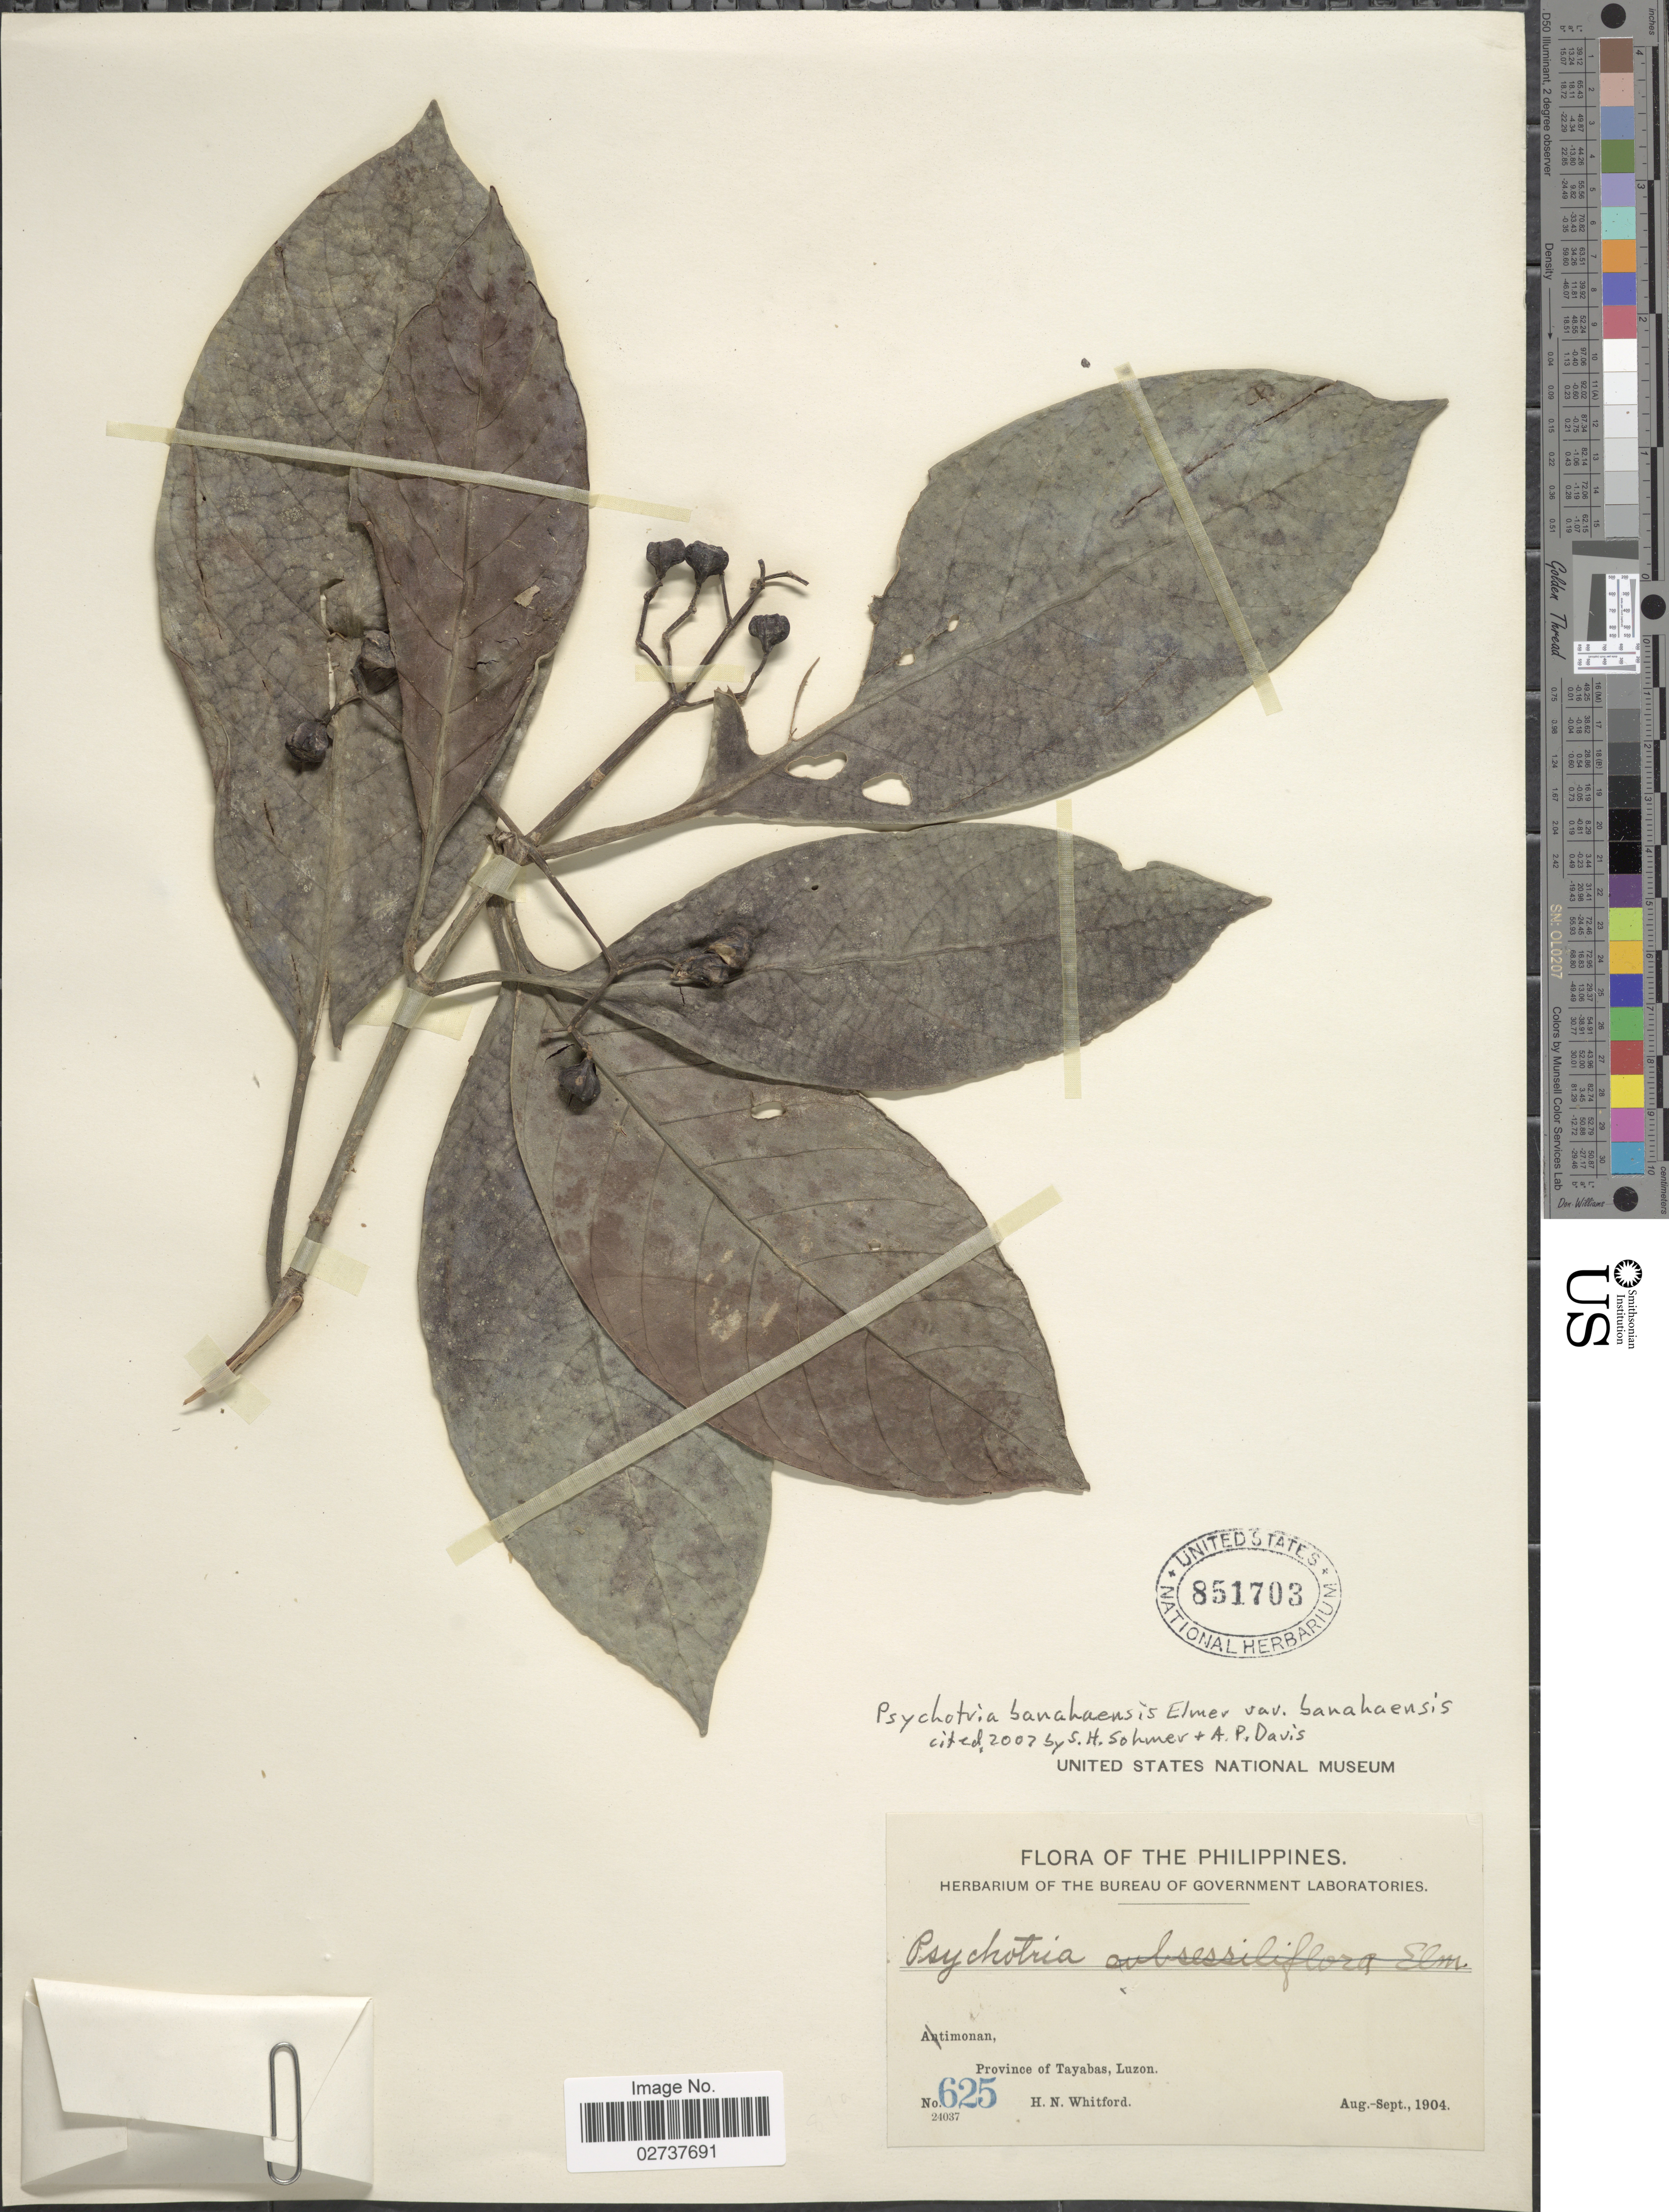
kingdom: Plantae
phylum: Tracheophyta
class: Magnoliopsida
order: Gentianales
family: Rubiaceae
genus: Psychotria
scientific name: Psychotria banahaensis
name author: Elmer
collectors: H. N. Whitford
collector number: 625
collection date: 1904-08/1904-09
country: Philippines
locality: Atimonan, Province of Tayabas, Luzon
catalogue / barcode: US 851703